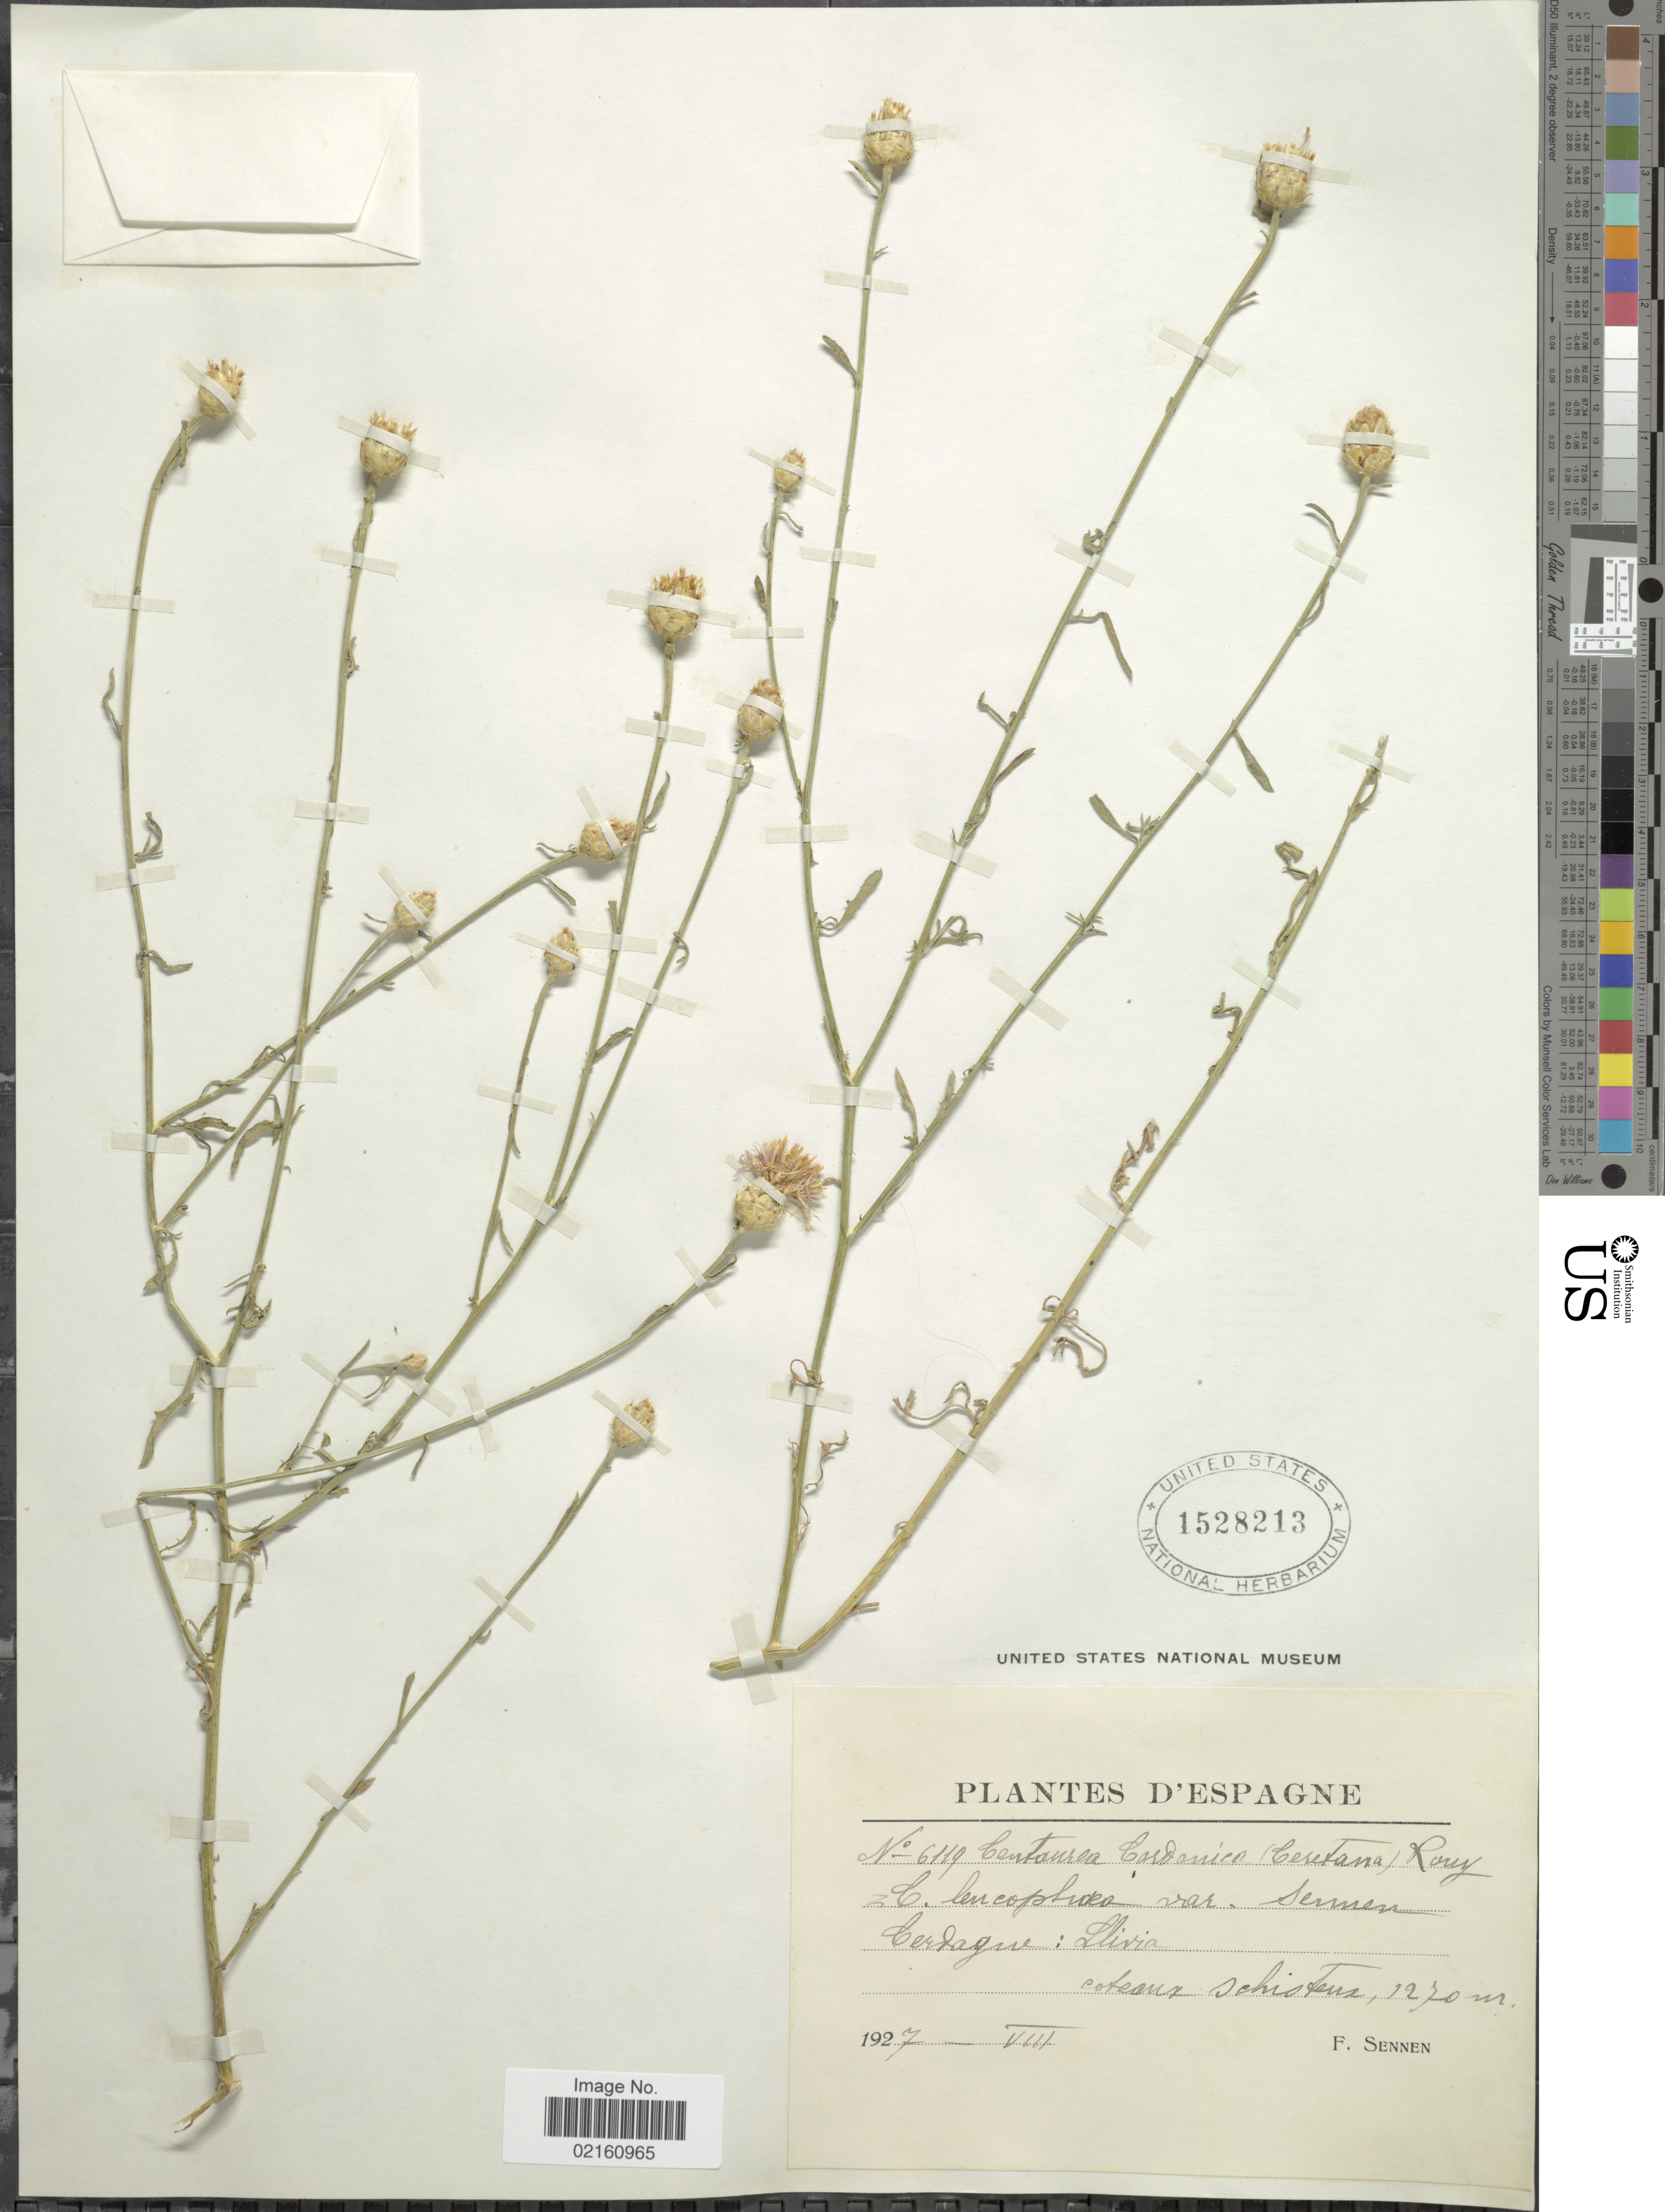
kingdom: Plantae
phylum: Tracheophyta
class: Magnoliopsida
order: Asterales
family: Asteraceae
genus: Centaurea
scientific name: Centaurea cardanica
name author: Rouy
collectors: E. Sennen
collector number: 6119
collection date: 1927-08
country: Spain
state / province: Catalunya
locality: Cerdagne, Llivia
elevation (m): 1270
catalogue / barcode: US 1528213